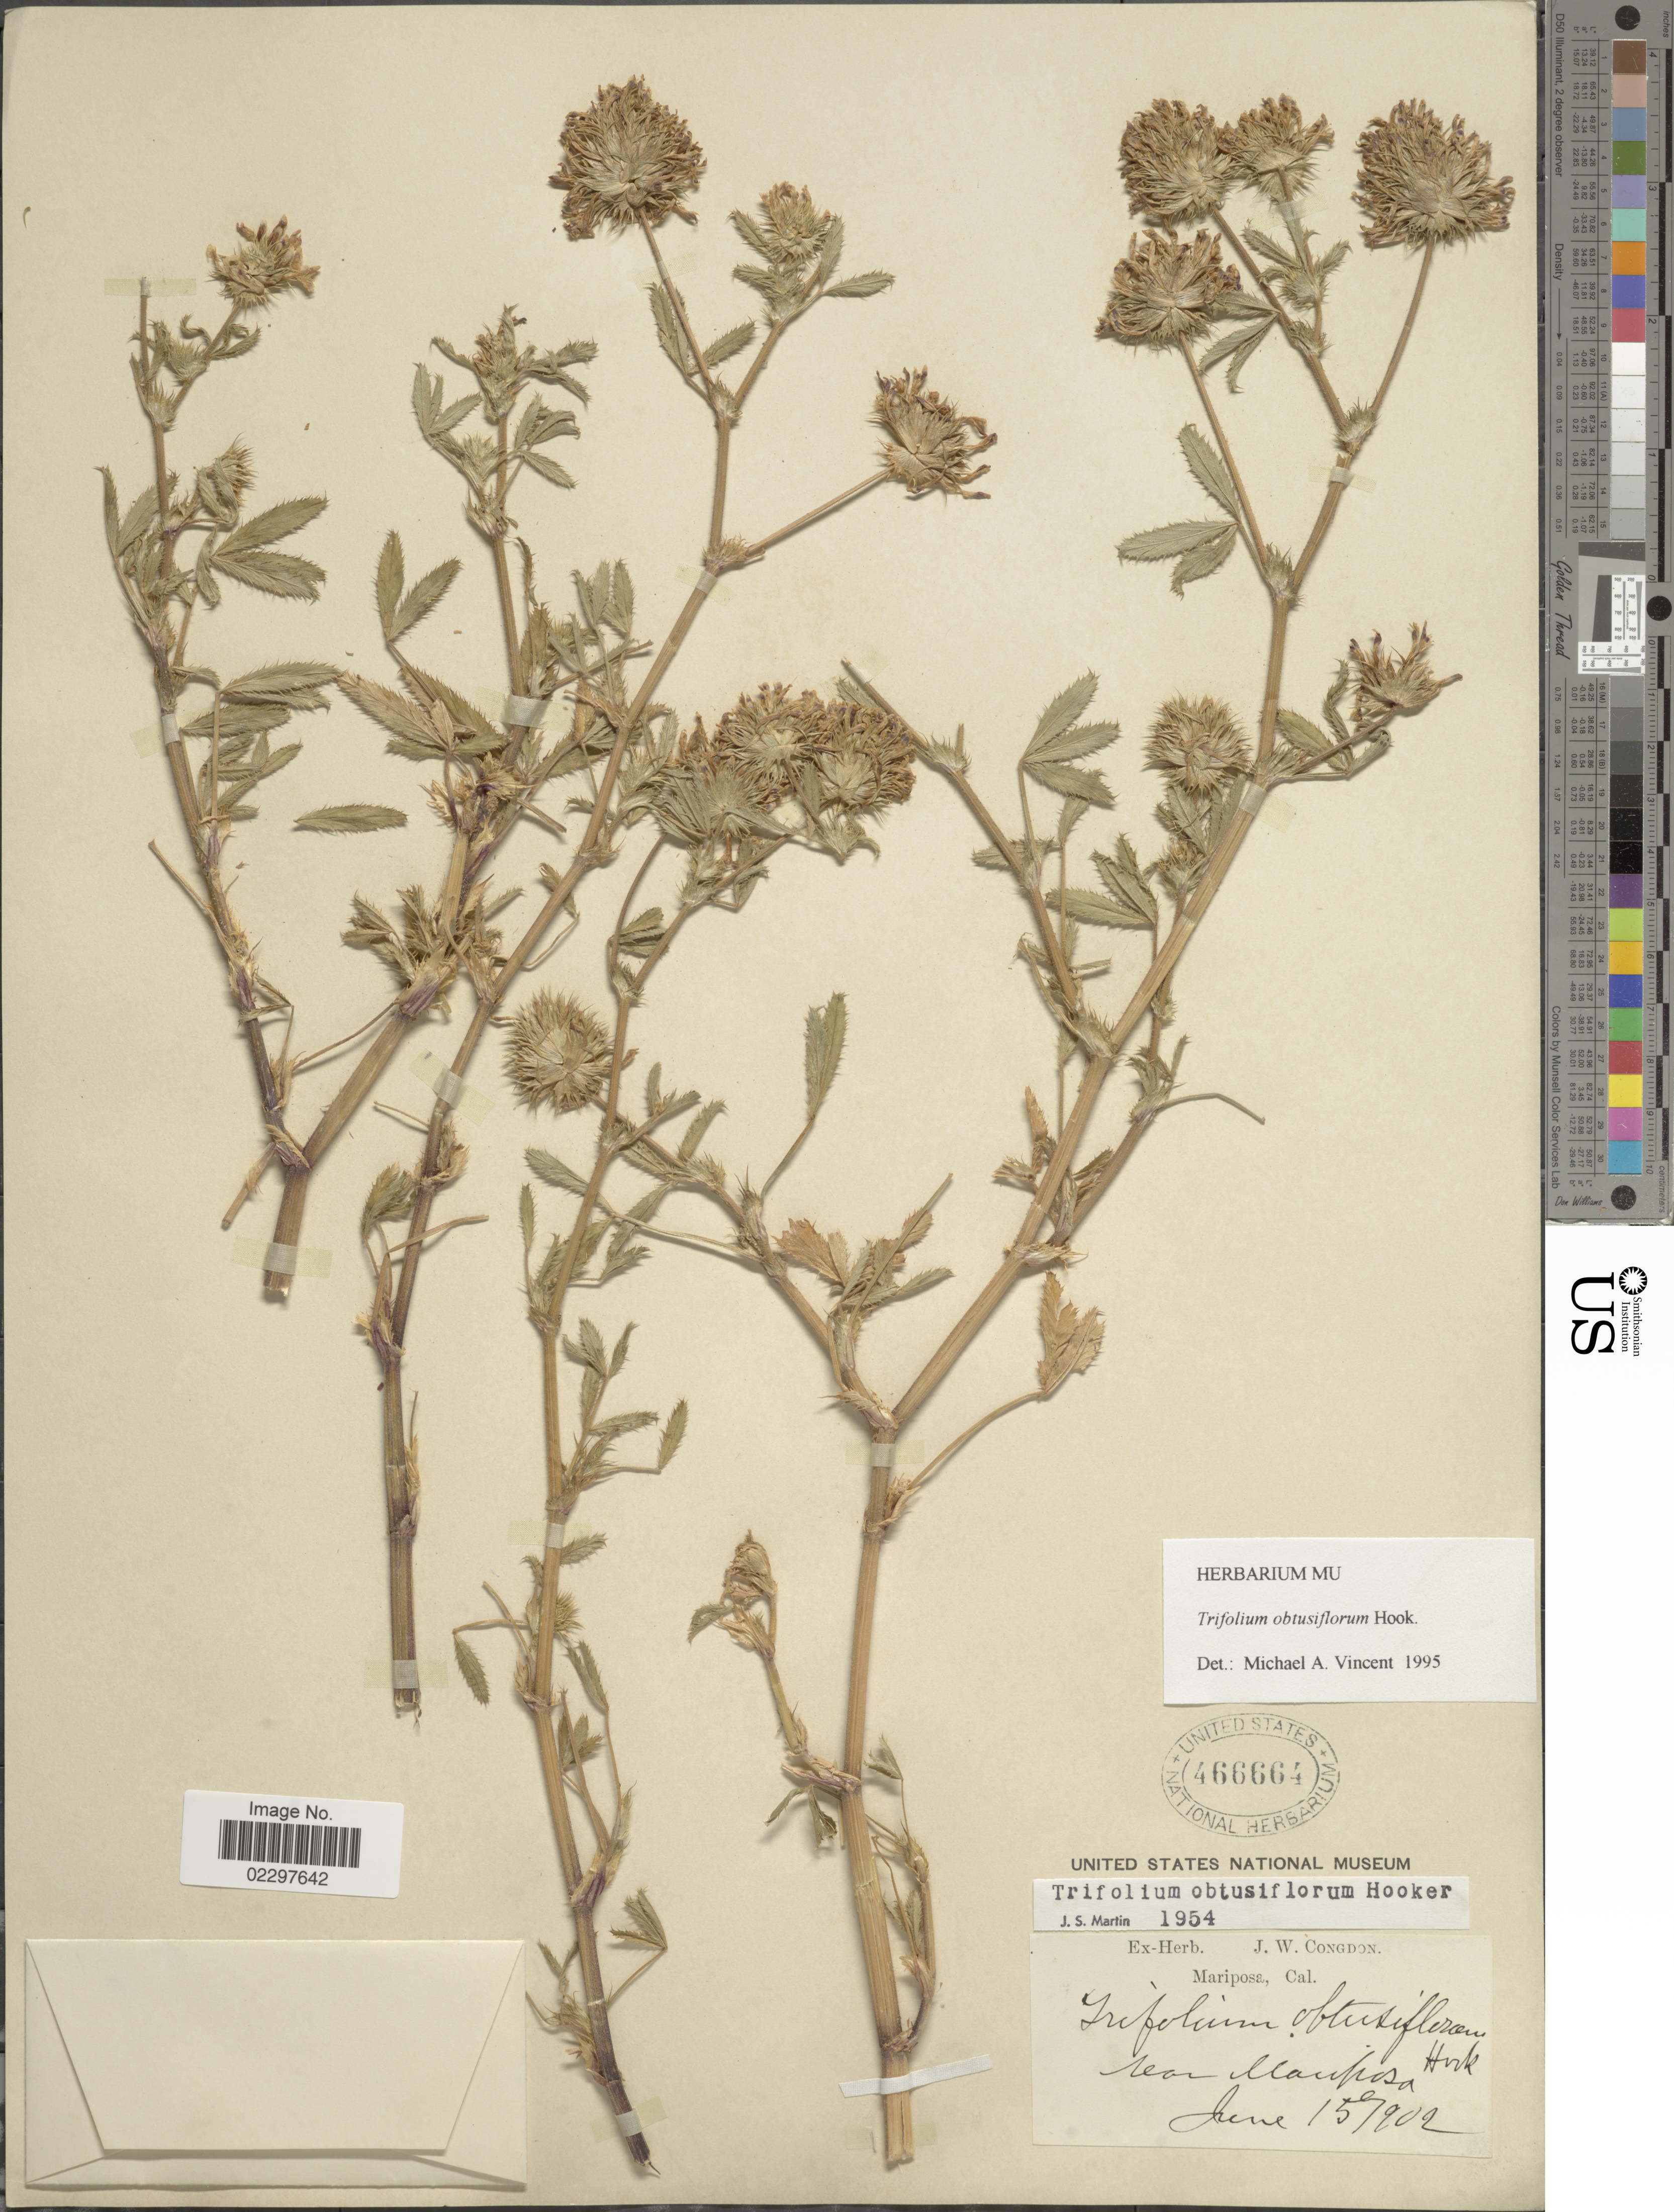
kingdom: Plantae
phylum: Tracheophyta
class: Magnoliopsida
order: Fabales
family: Fabaceae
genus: Trifolium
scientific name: Trifolium obtusiflorum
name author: Hook.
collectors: ex herb. J. W. Congdon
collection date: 1902-06-15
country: United States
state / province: California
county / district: Mariposa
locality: Mariposa, Near Mariposa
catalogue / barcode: US 466664